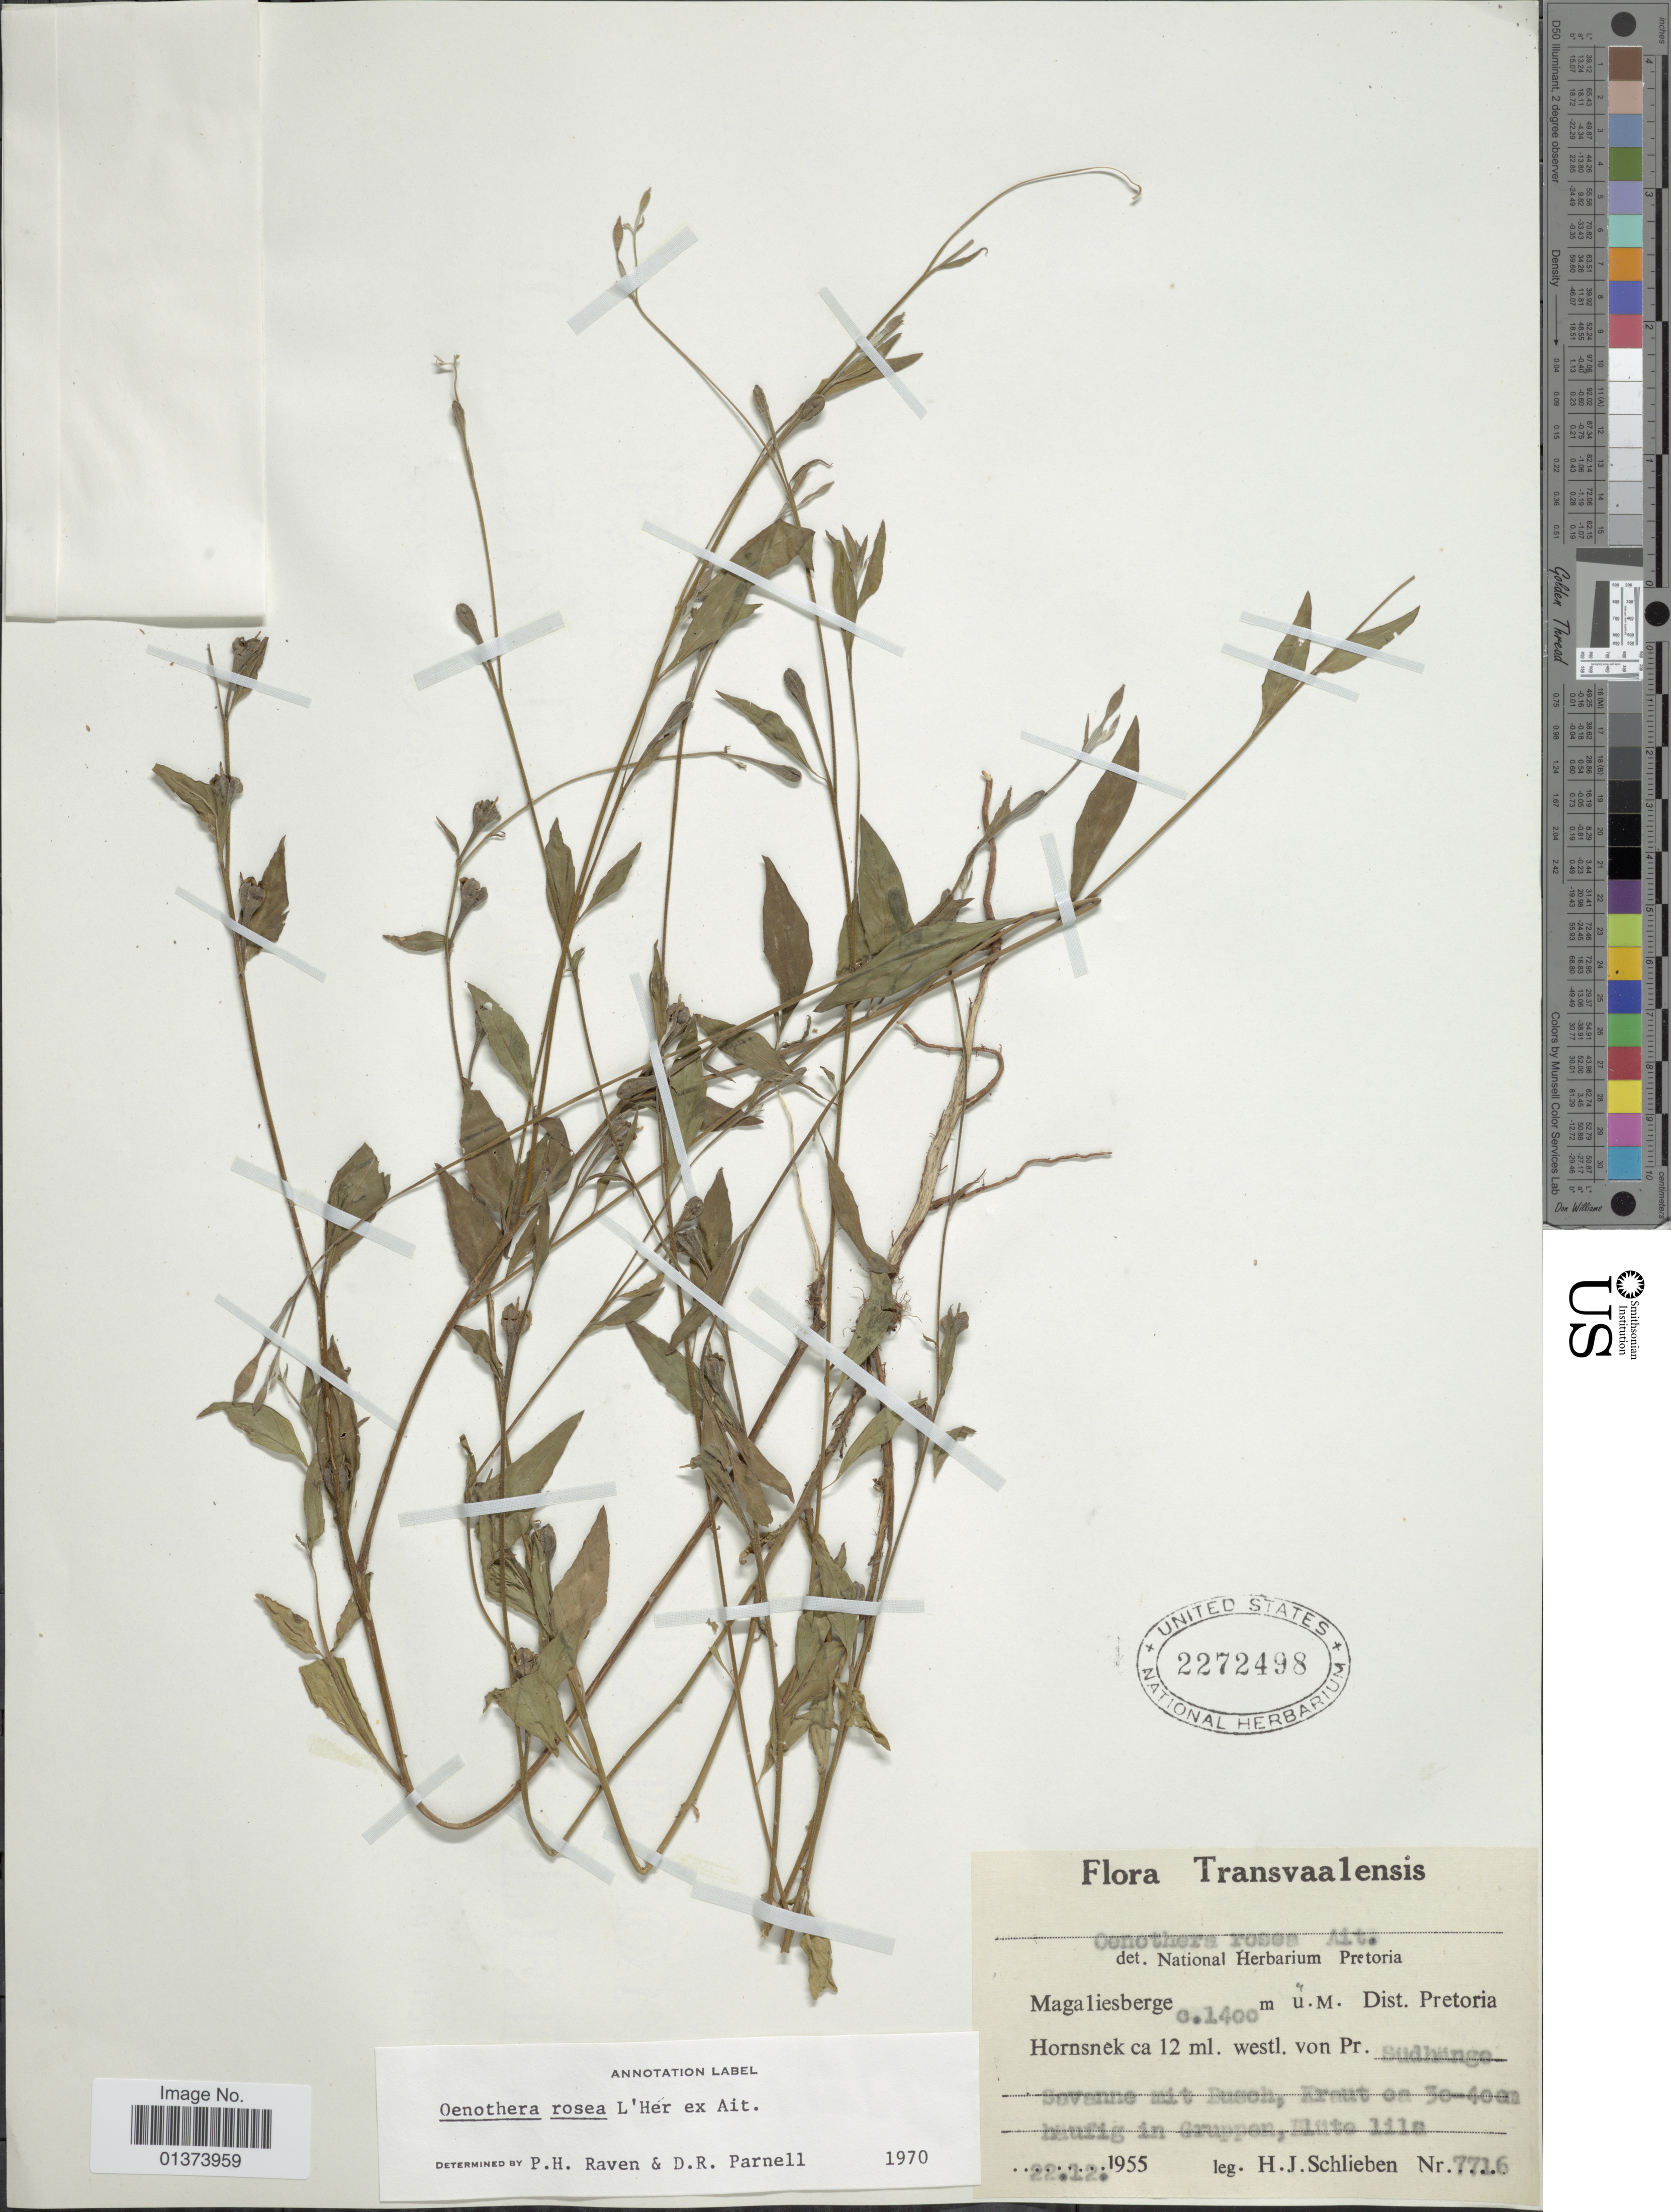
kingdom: Plantae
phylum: Tracheophyta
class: Magnoliopsida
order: Myrtales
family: Onagraceae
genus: Oenothera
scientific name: Oenothera rosea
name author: L'Hér. ex Aiton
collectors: H. J. Schlieben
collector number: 7716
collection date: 1955-12-22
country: South Africa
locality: Transvaalensis, Magaliesberge, Dist. Pretoria, Hornsnek ca 12 ml. westl. von Pr. Südhange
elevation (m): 1400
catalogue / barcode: US 2272498